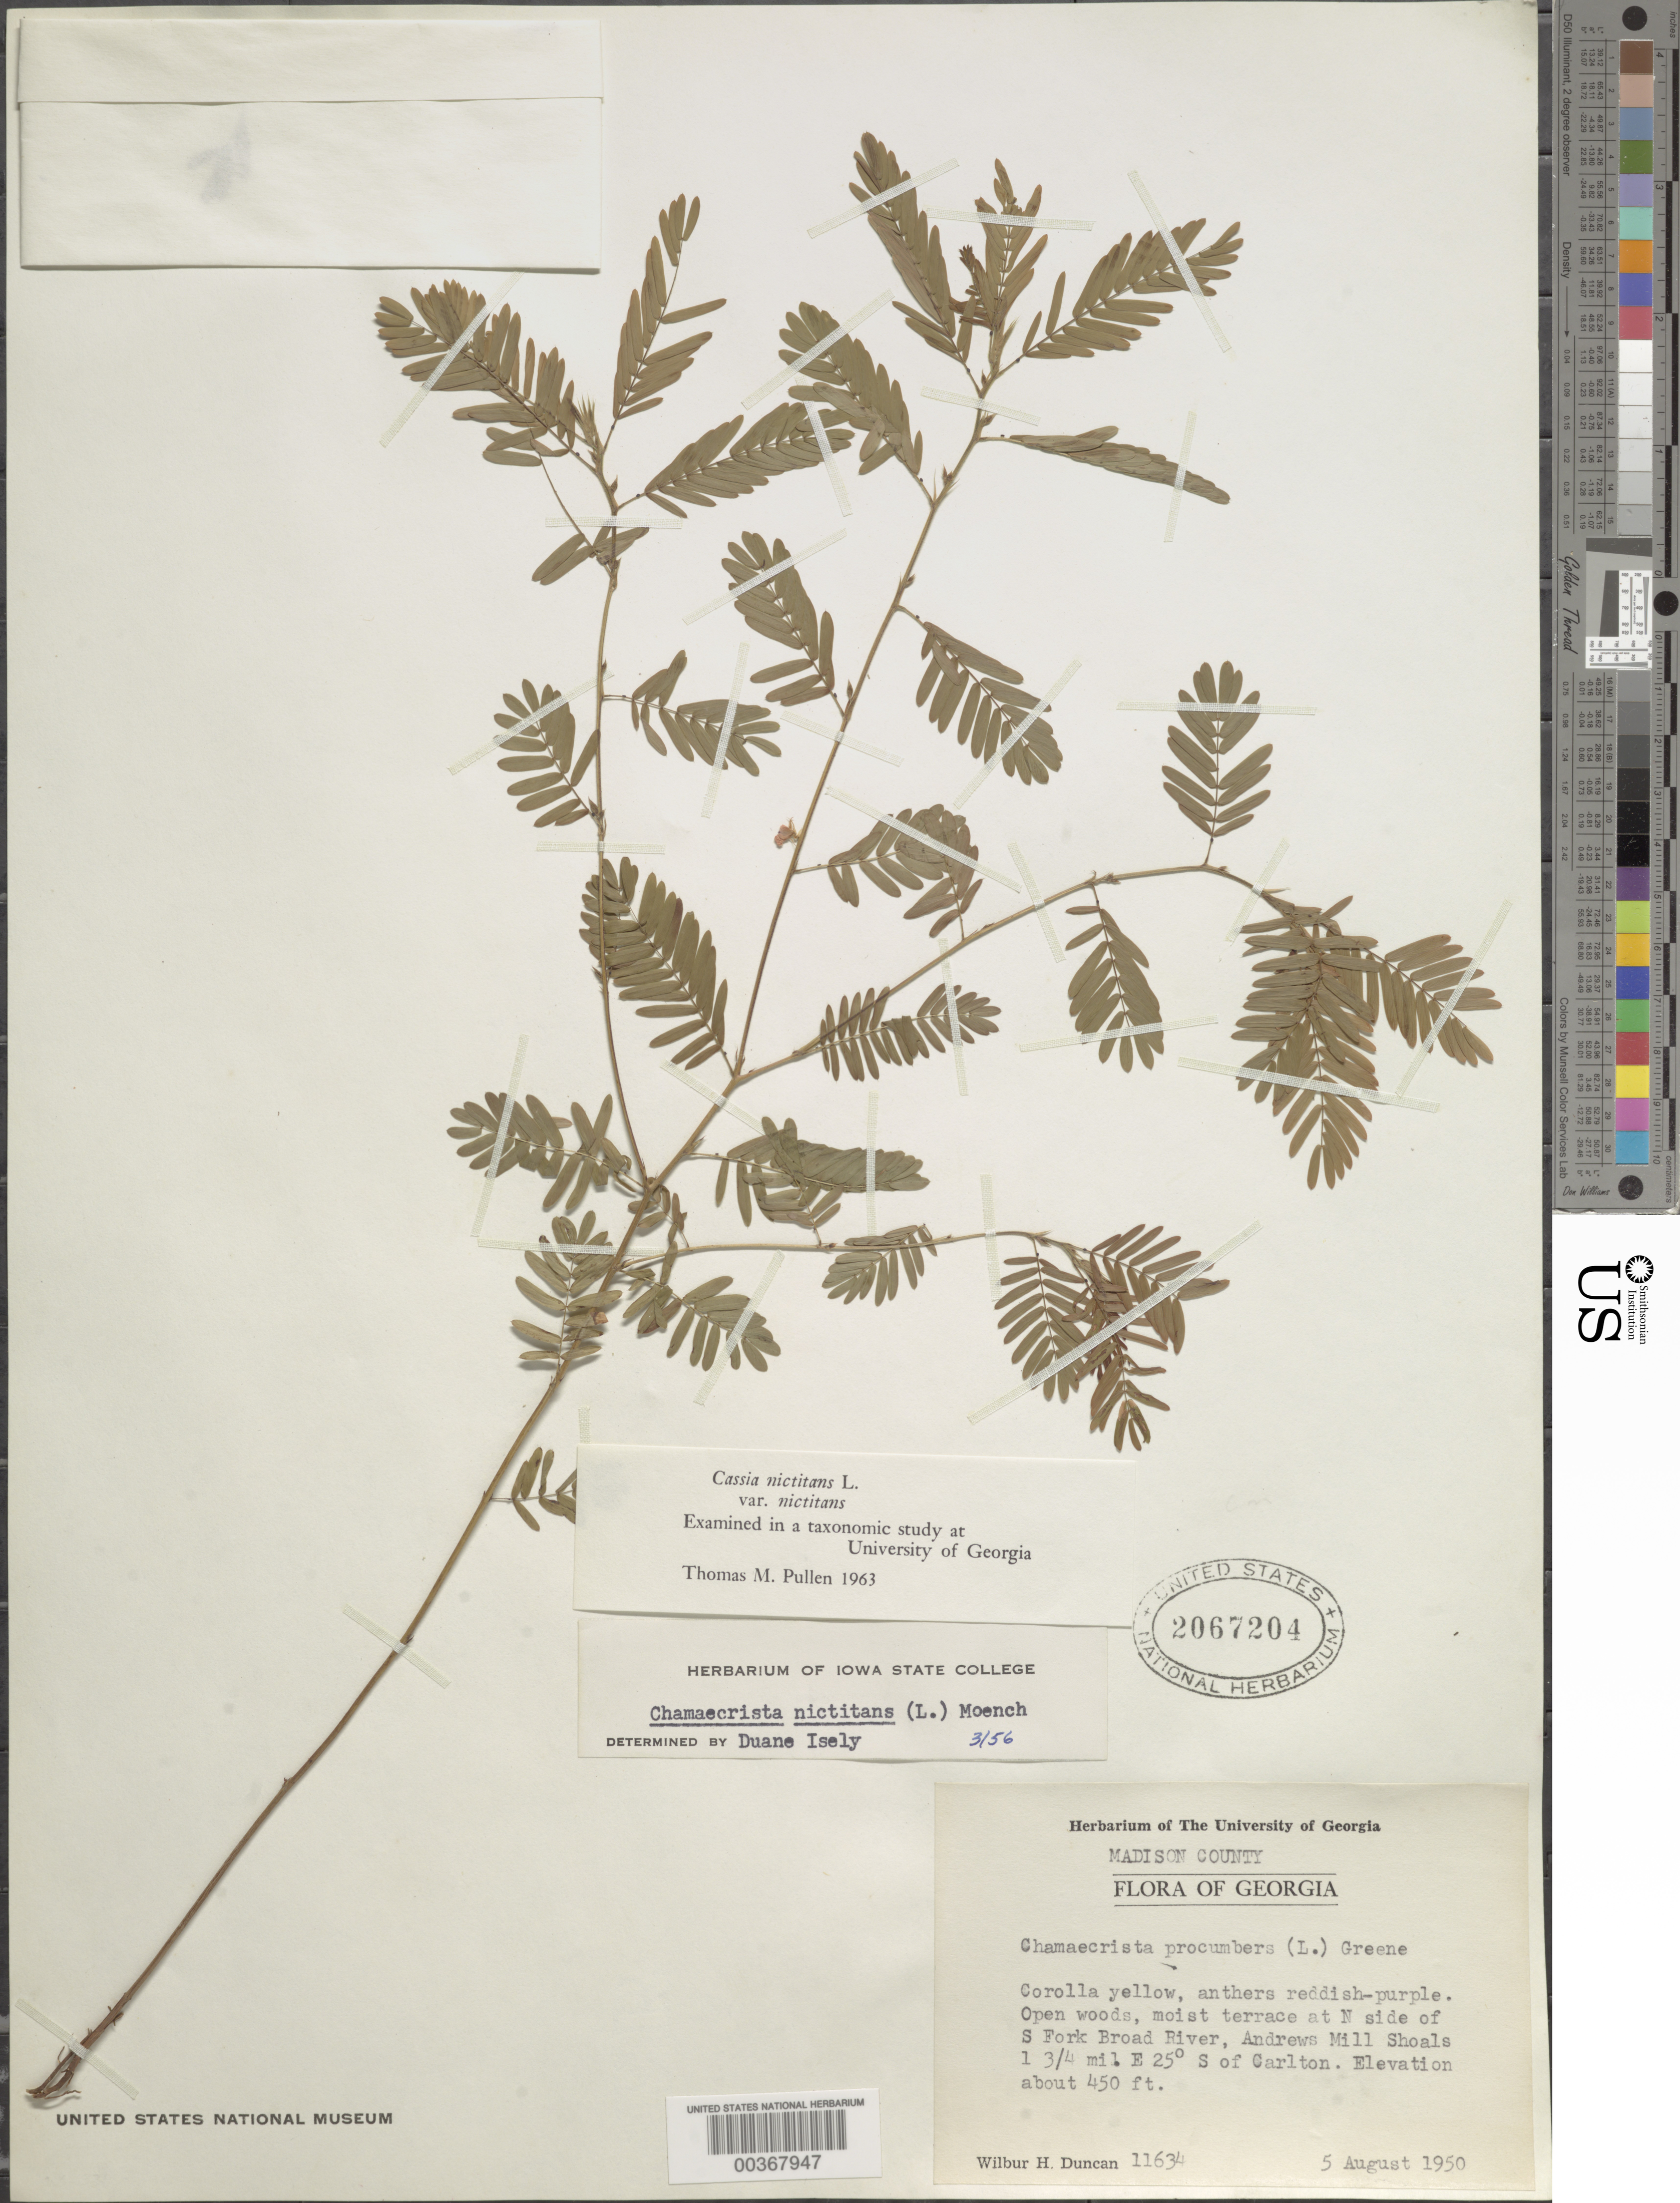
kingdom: Plantae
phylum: Tracheophyta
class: Magnoliopsida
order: Fabales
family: Fabaceae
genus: Chamaecrista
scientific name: Chamaecrista nictitans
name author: (L.) Moench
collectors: W. H. Duncan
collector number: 11634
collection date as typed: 05 Aug 1950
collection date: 1950-08-05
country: United States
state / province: Georgia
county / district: Madison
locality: N side of s fork broad river; andrews mill shoals, 1.75 mi e 25 deg. s of carlton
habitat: Open woods, moist terrace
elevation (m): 137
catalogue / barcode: US 2067204